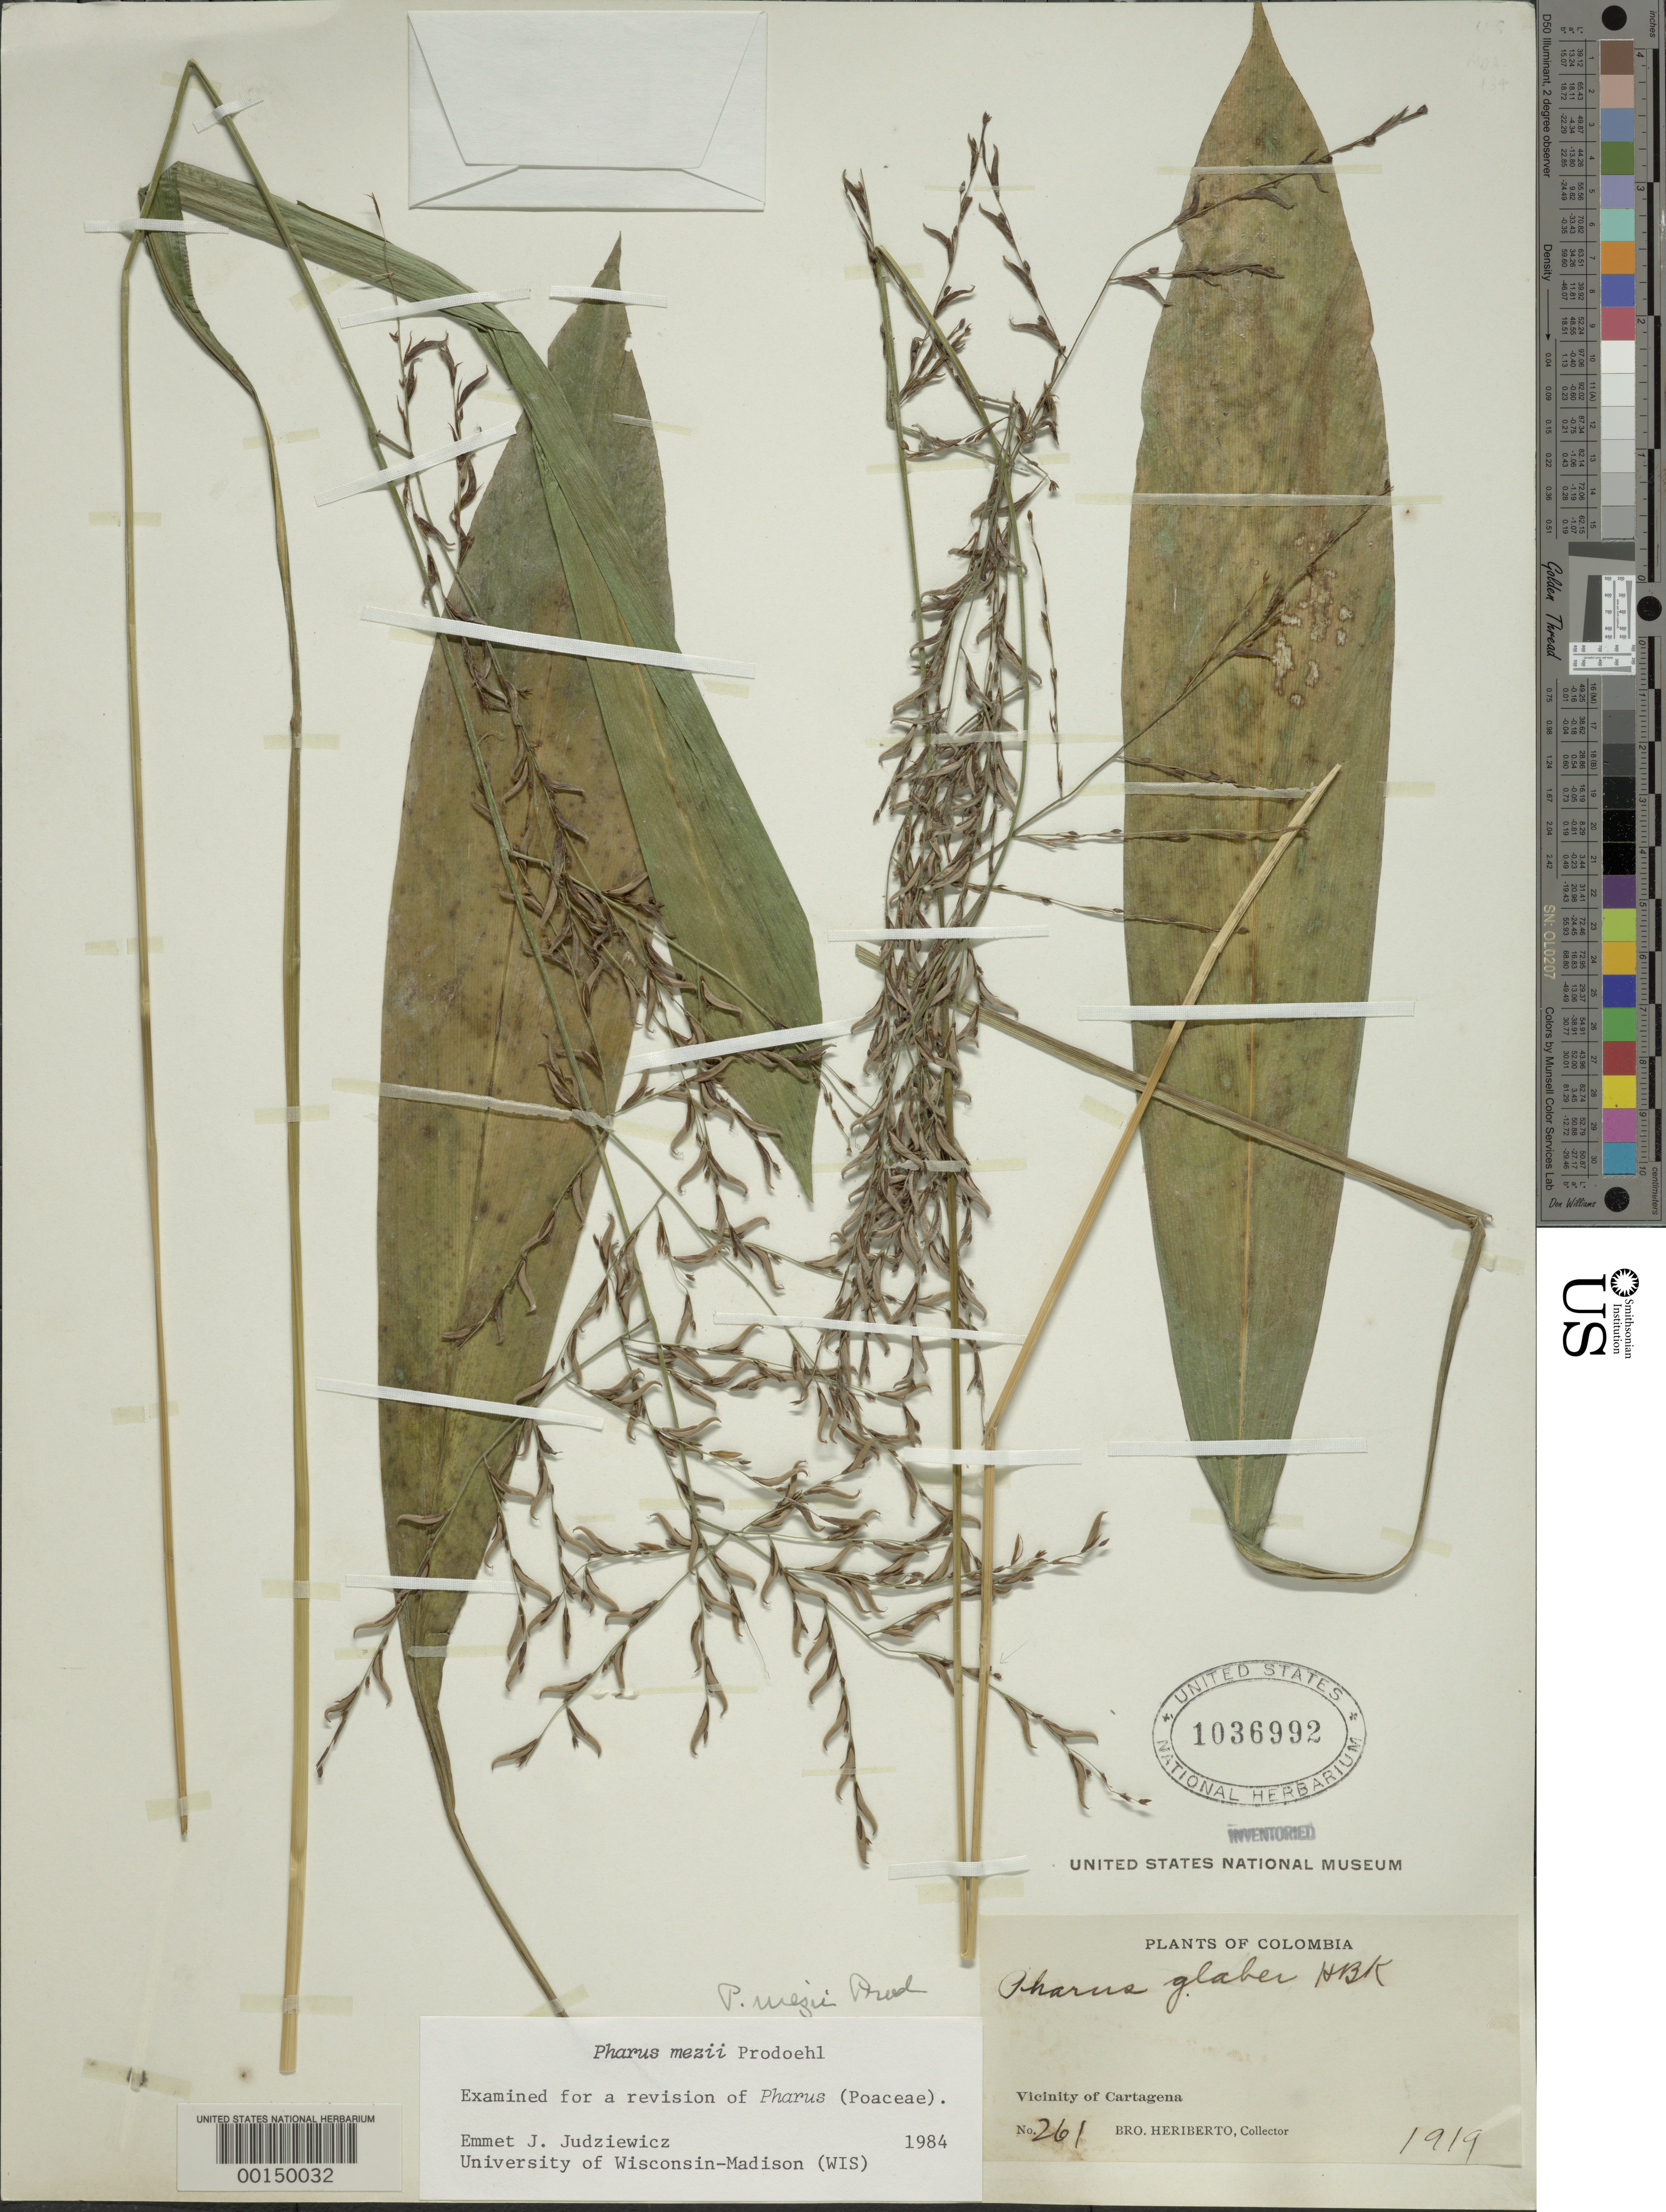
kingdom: Plantae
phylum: Tracheophyta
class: Liliopsida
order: Poales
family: Poaceae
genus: Pharus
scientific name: Pharus mezii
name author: Prod.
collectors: B. Herbierto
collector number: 261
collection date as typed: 1919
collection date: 1919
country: Colombia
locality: Cartagena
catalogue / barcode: US 1036992